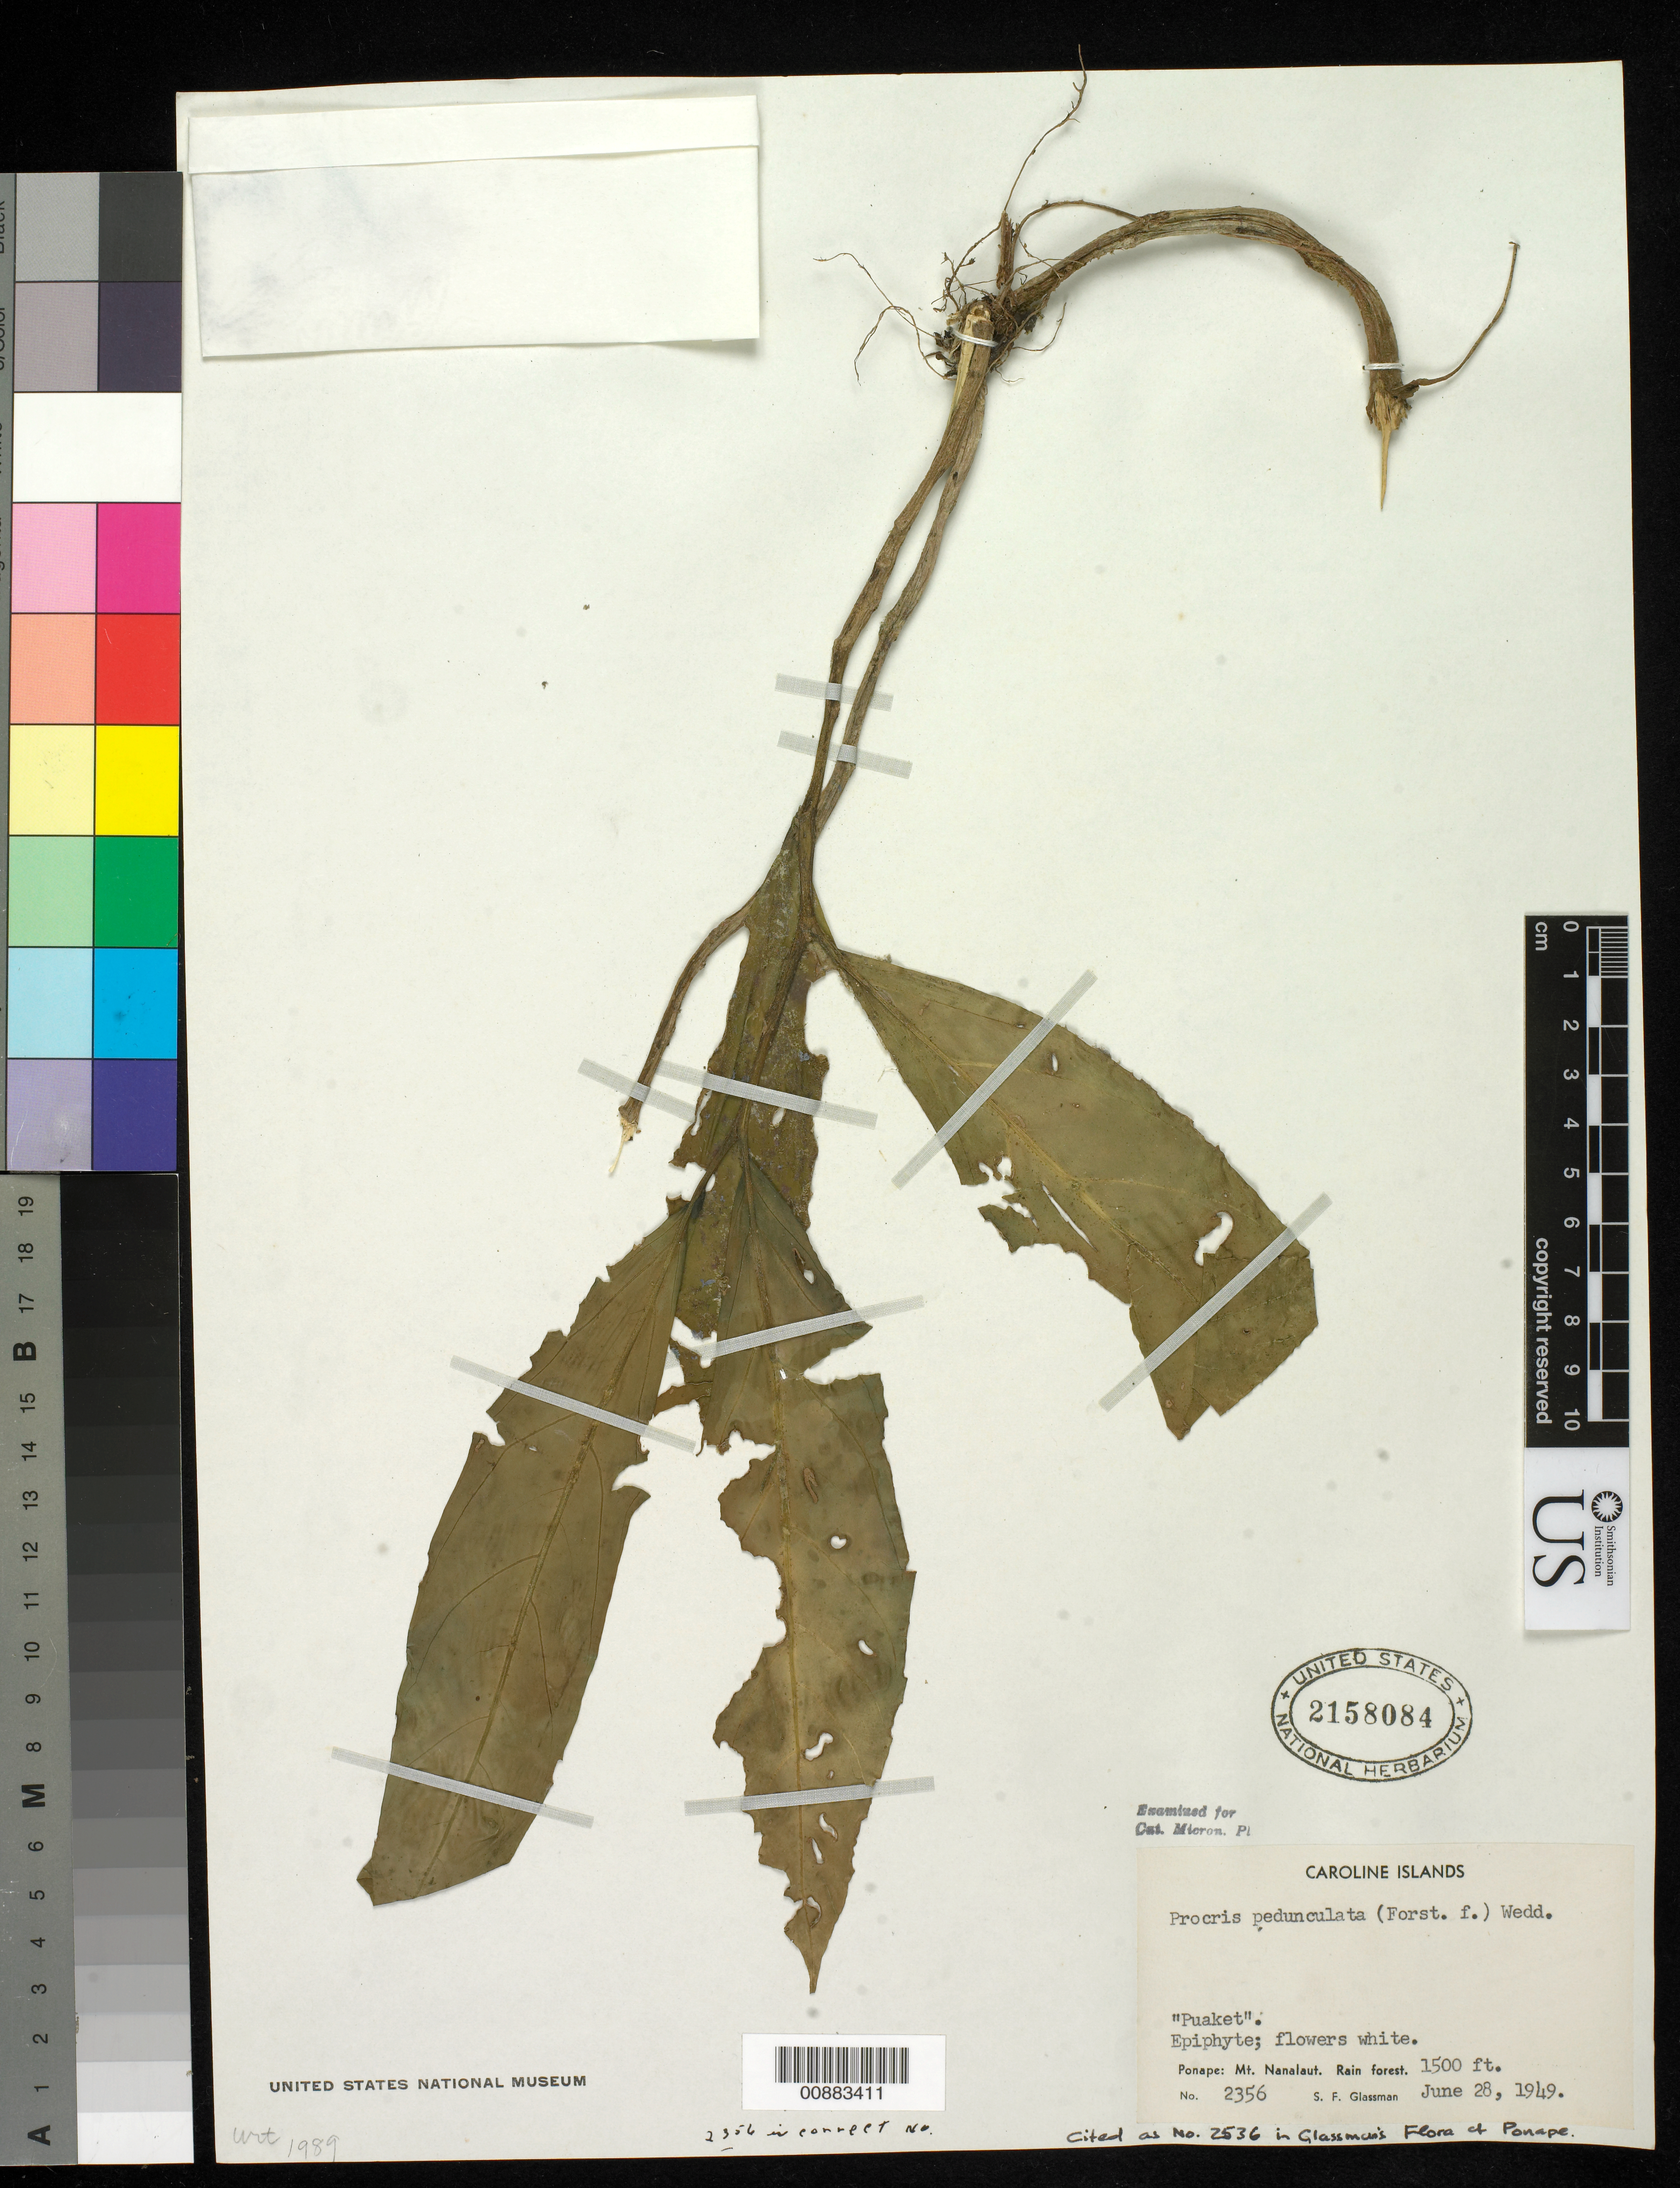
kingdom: Plantae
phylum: Tracheophyta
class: Magnoliopsida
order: Rosales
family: Urticaceae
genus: Procris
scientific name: Procris pedunculata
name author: (J.R. Forst. & G. Forst.) Wedd.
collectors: S. F. Glassman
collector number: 2356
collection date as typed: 28 Jun 1949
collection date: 1949-06-28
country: Micronesia, Federated States of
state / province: Pohnpei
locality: Mt Nanalaut [Nanalut]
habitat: rain forest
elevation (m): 457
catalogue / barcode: US 2158084